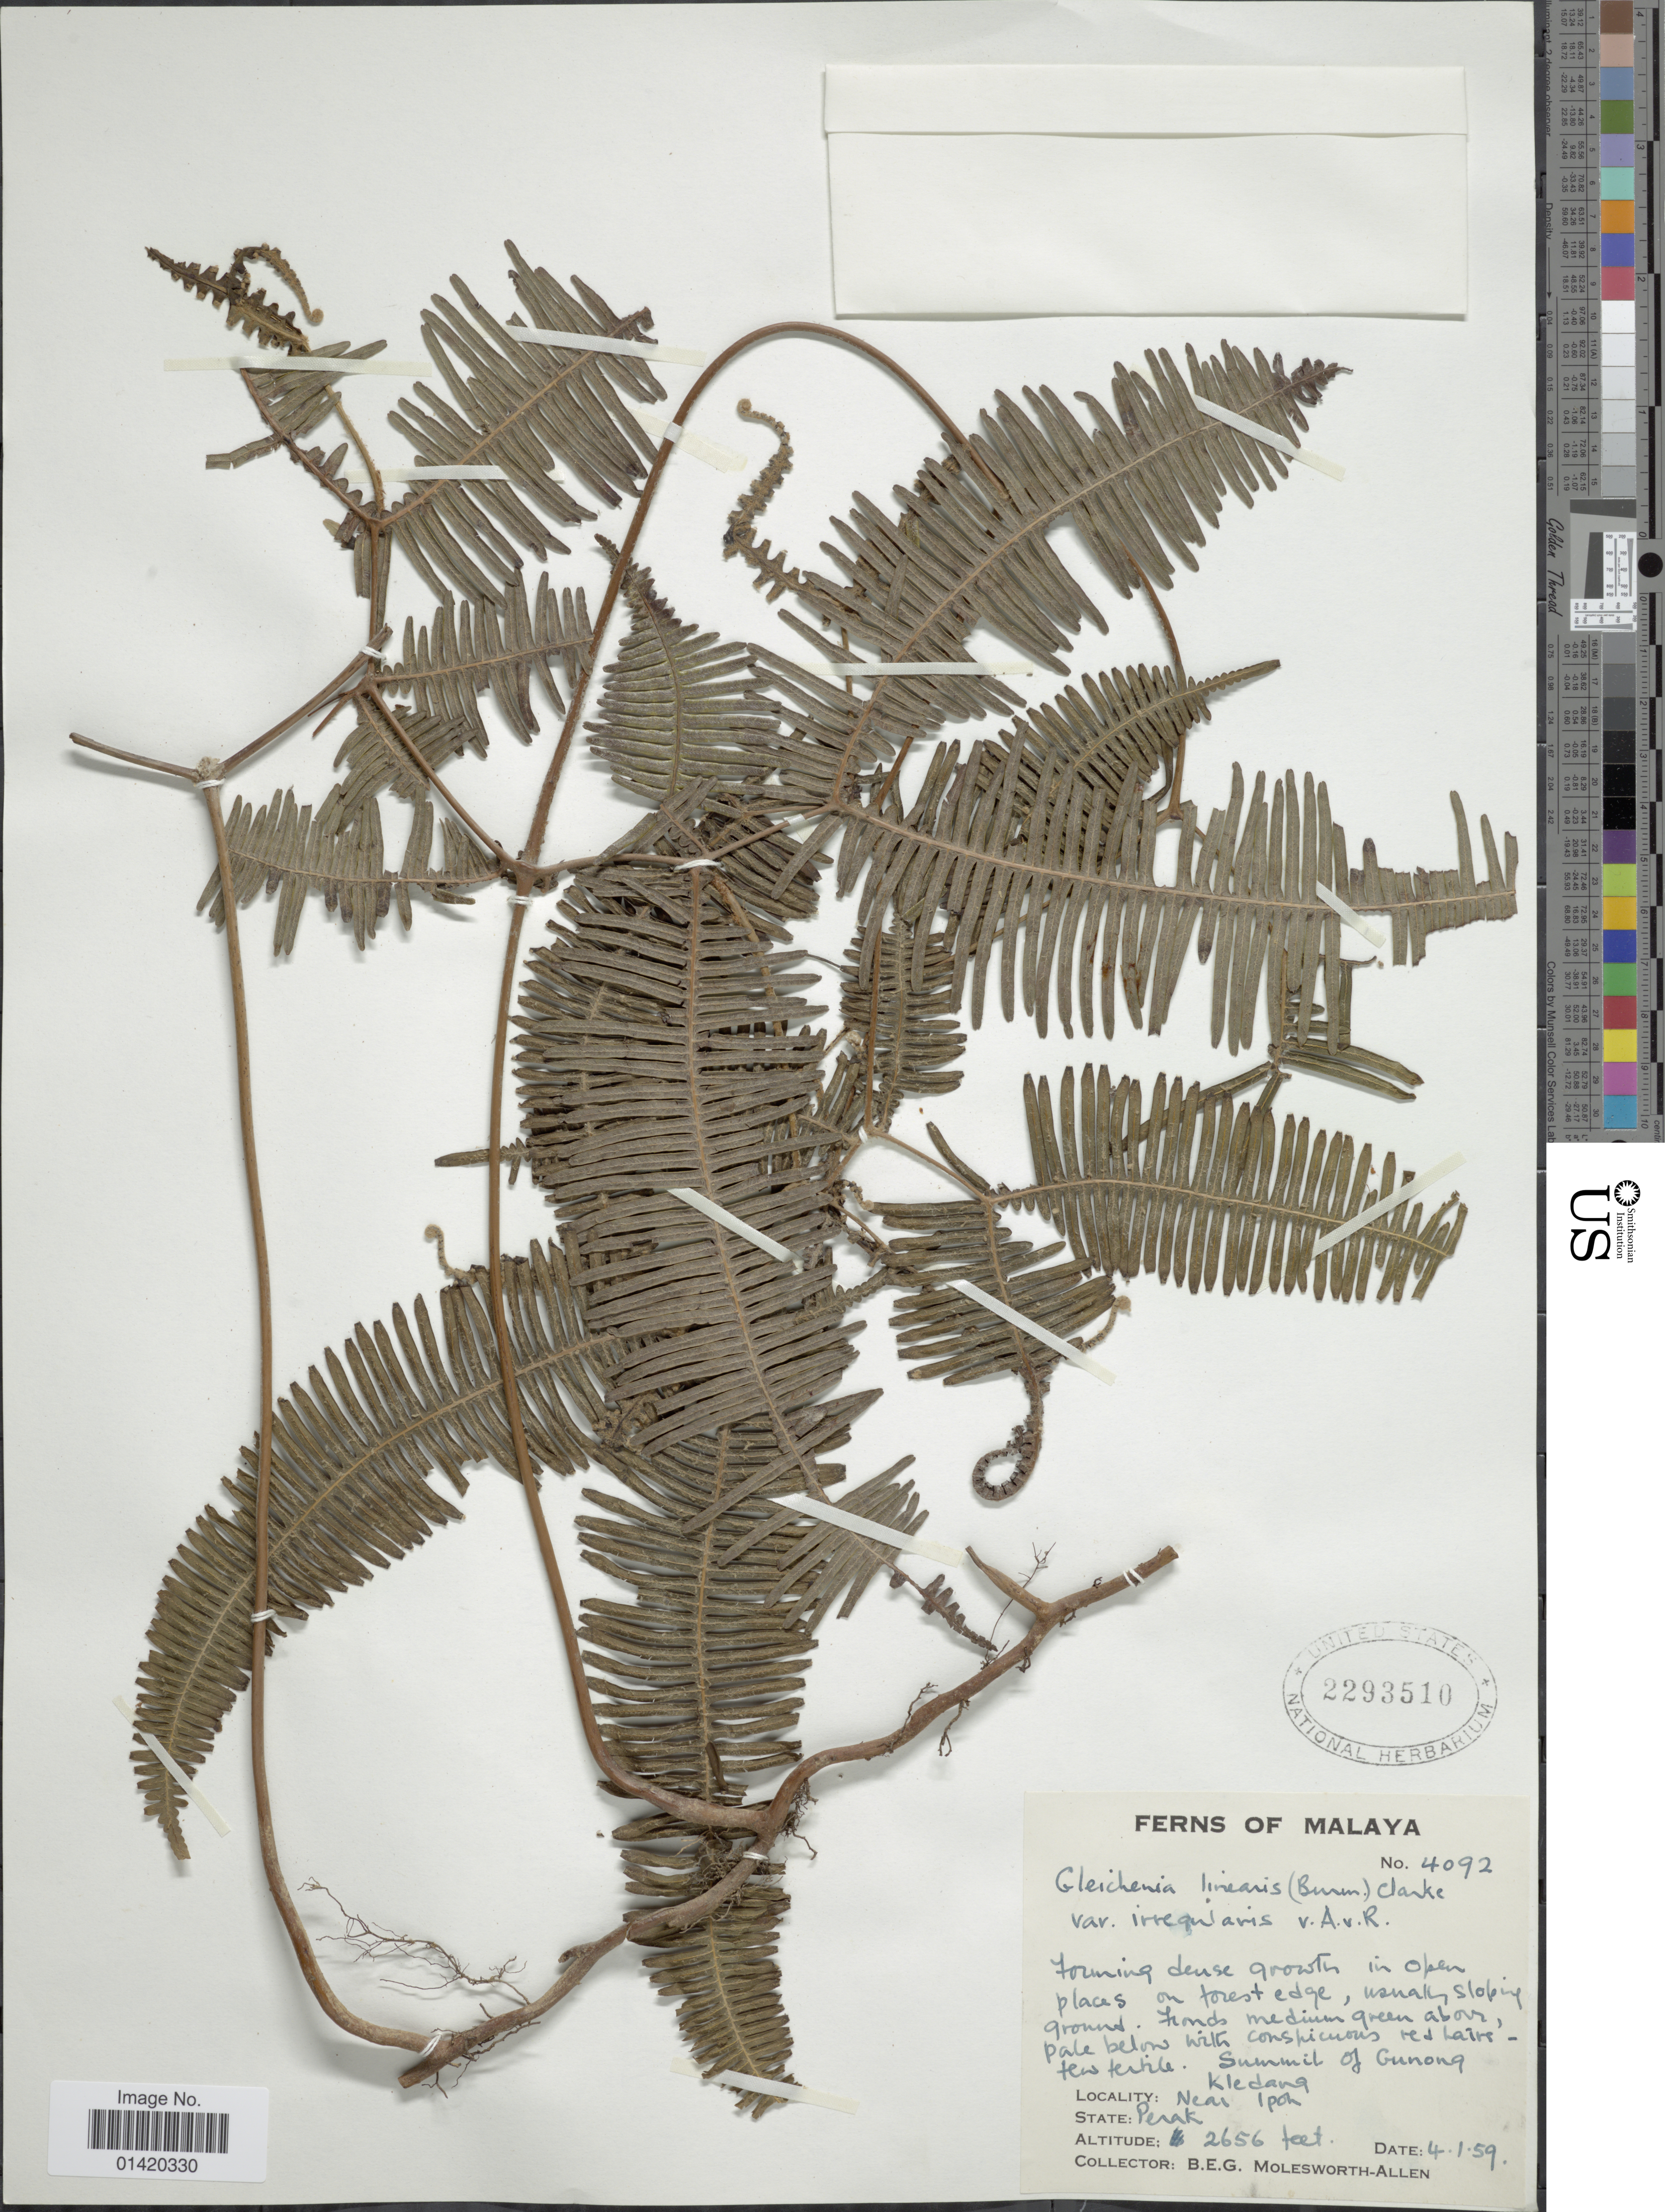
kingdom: Plantae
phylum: Tracheophyta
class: Polypodiopsida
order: Gleicheniales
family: Gleicheniaceae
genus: Dicranopteris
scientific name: Dicranopteris linearis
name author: (Burm. f.) Underw.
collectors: B. E. G. Molesworth-Allen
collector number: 4092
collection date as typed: Transcribed d/m/y: 4/1/59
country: Malaysia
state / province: Perak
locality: Summit of Gunong Kledamg Near Ipon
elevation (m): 810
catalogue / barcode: US 2293510